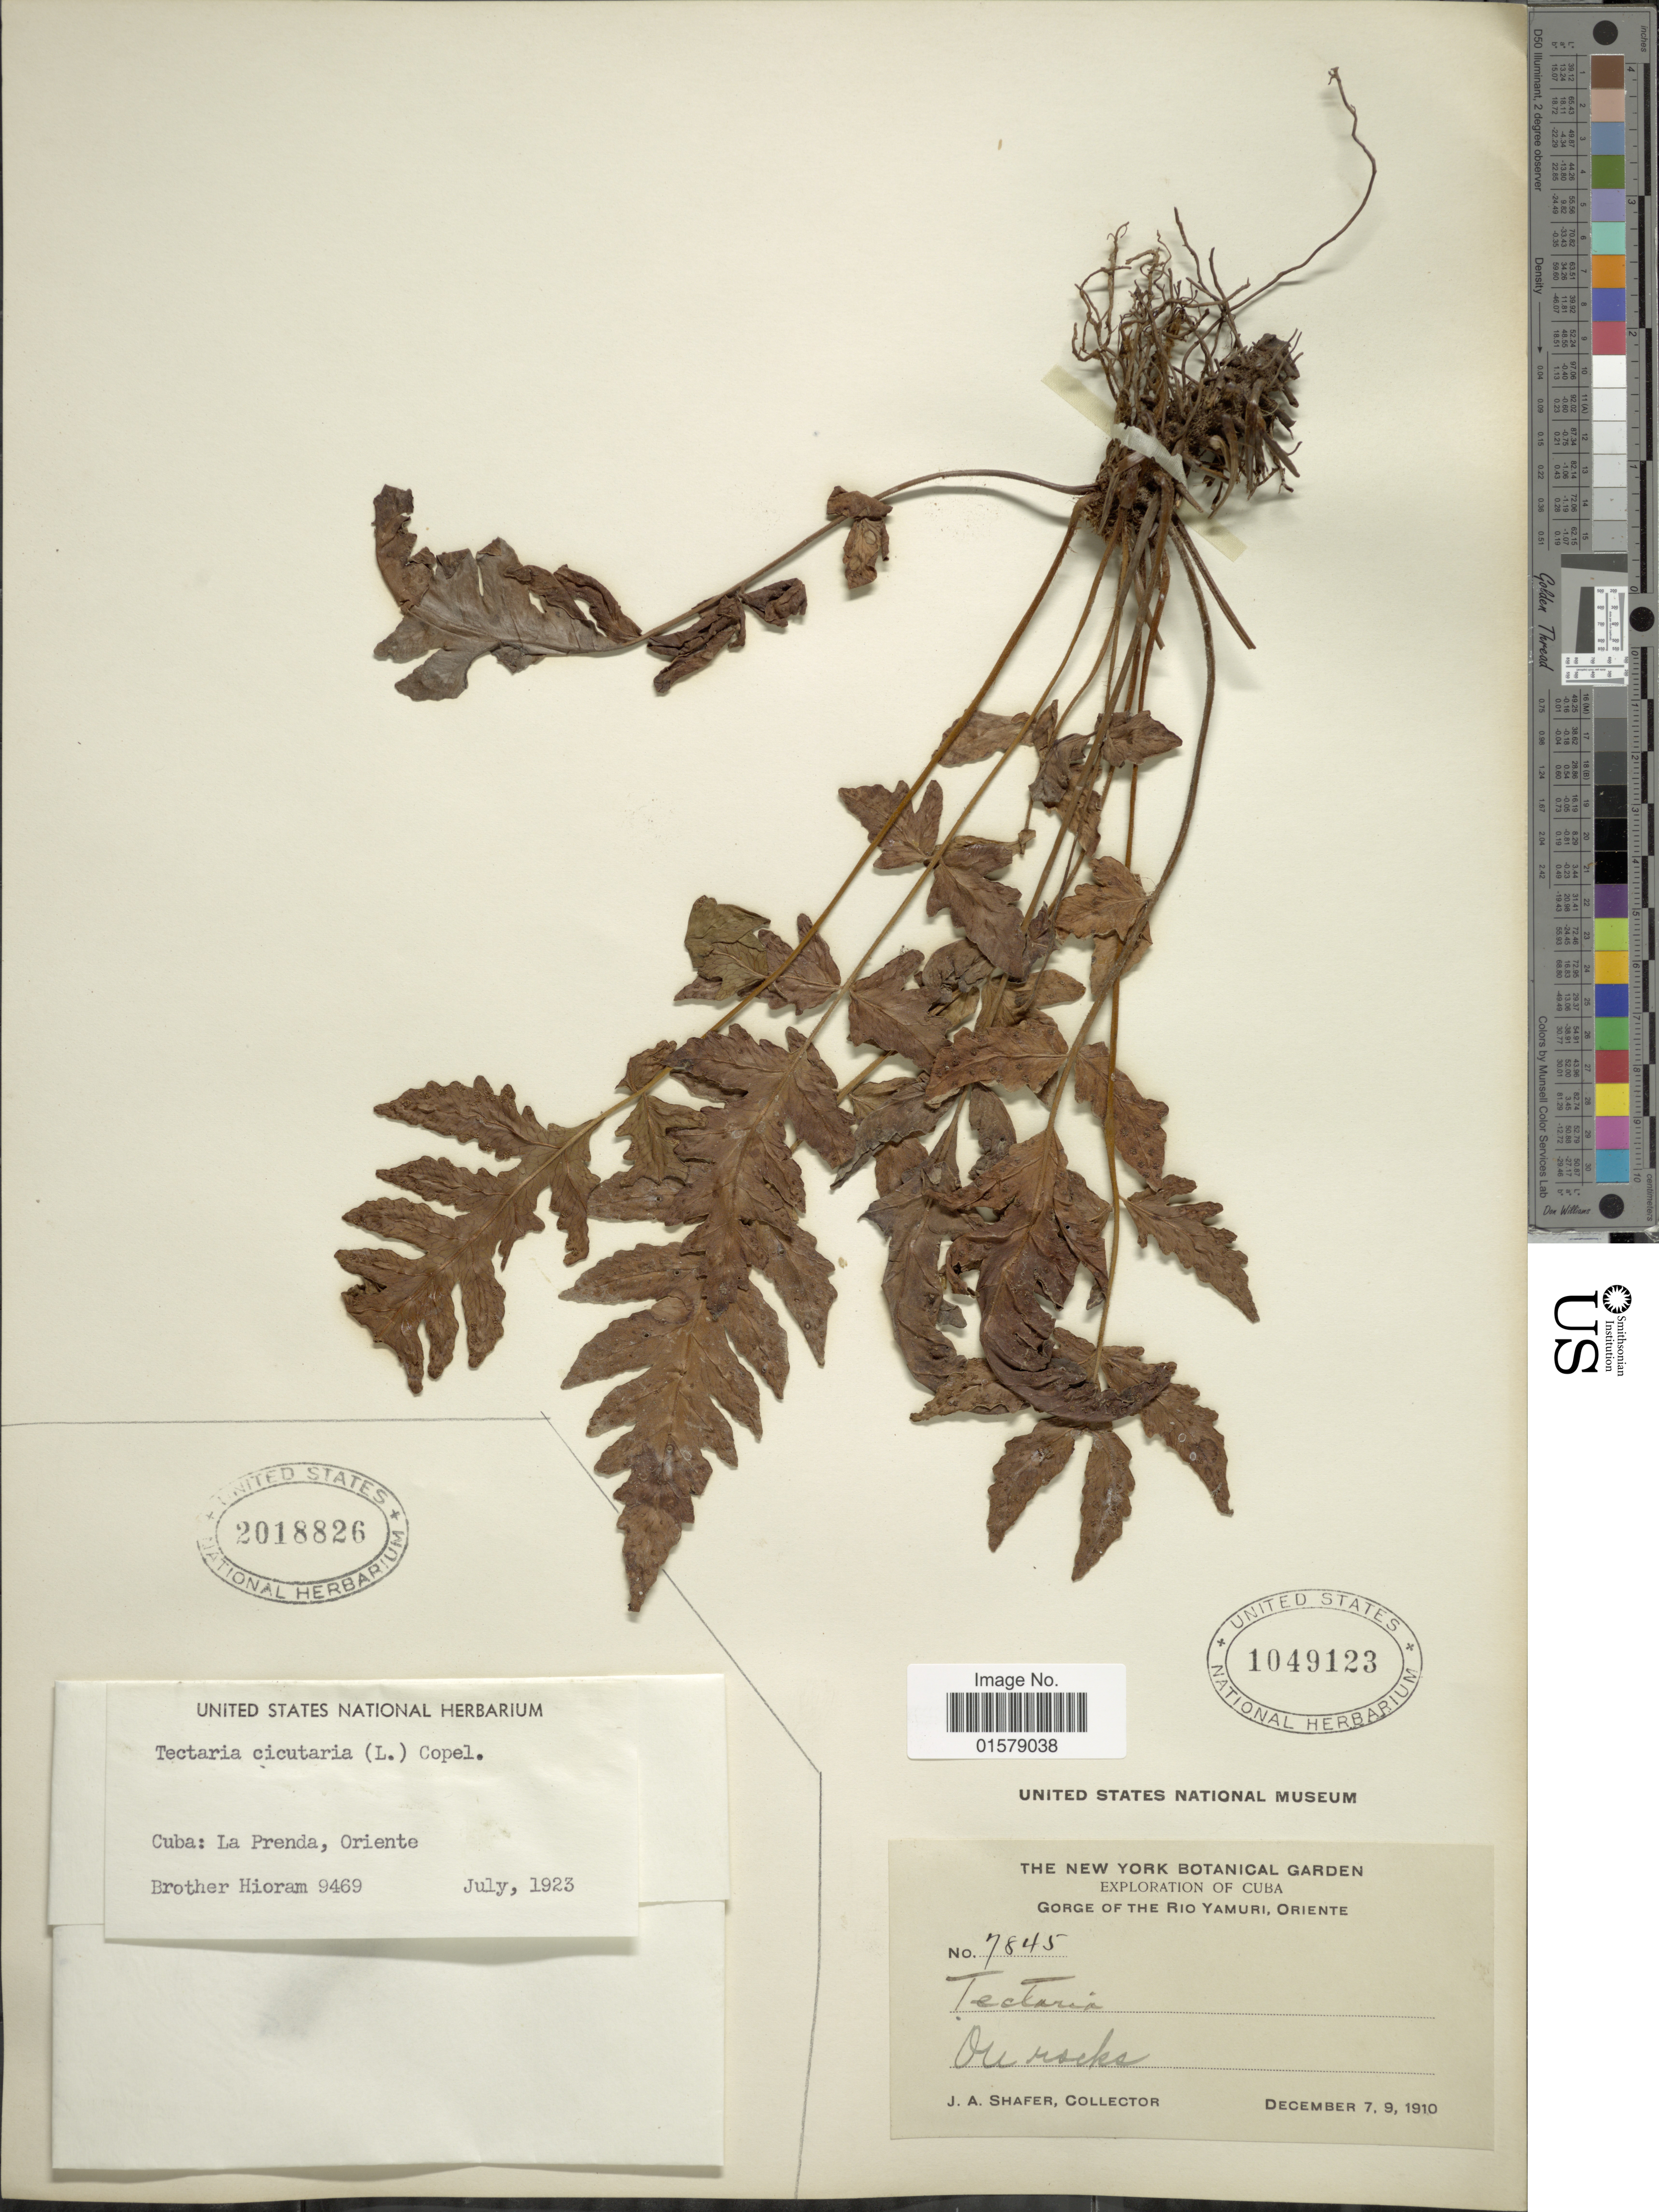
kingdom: Plantae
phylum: Tracheophyta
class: Polypodiopsida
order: Polypodiales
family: Tectariaceae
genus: Tectaria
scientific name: Tectaria cicutaria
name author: (L.) Copel.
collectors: J. A. Shafer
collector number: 7845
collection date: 1910-12-07/1910-12-09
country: Cuba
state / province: Oriente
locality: Gorge of the Rio Yamuri, Oriente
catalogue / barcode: US 1049123